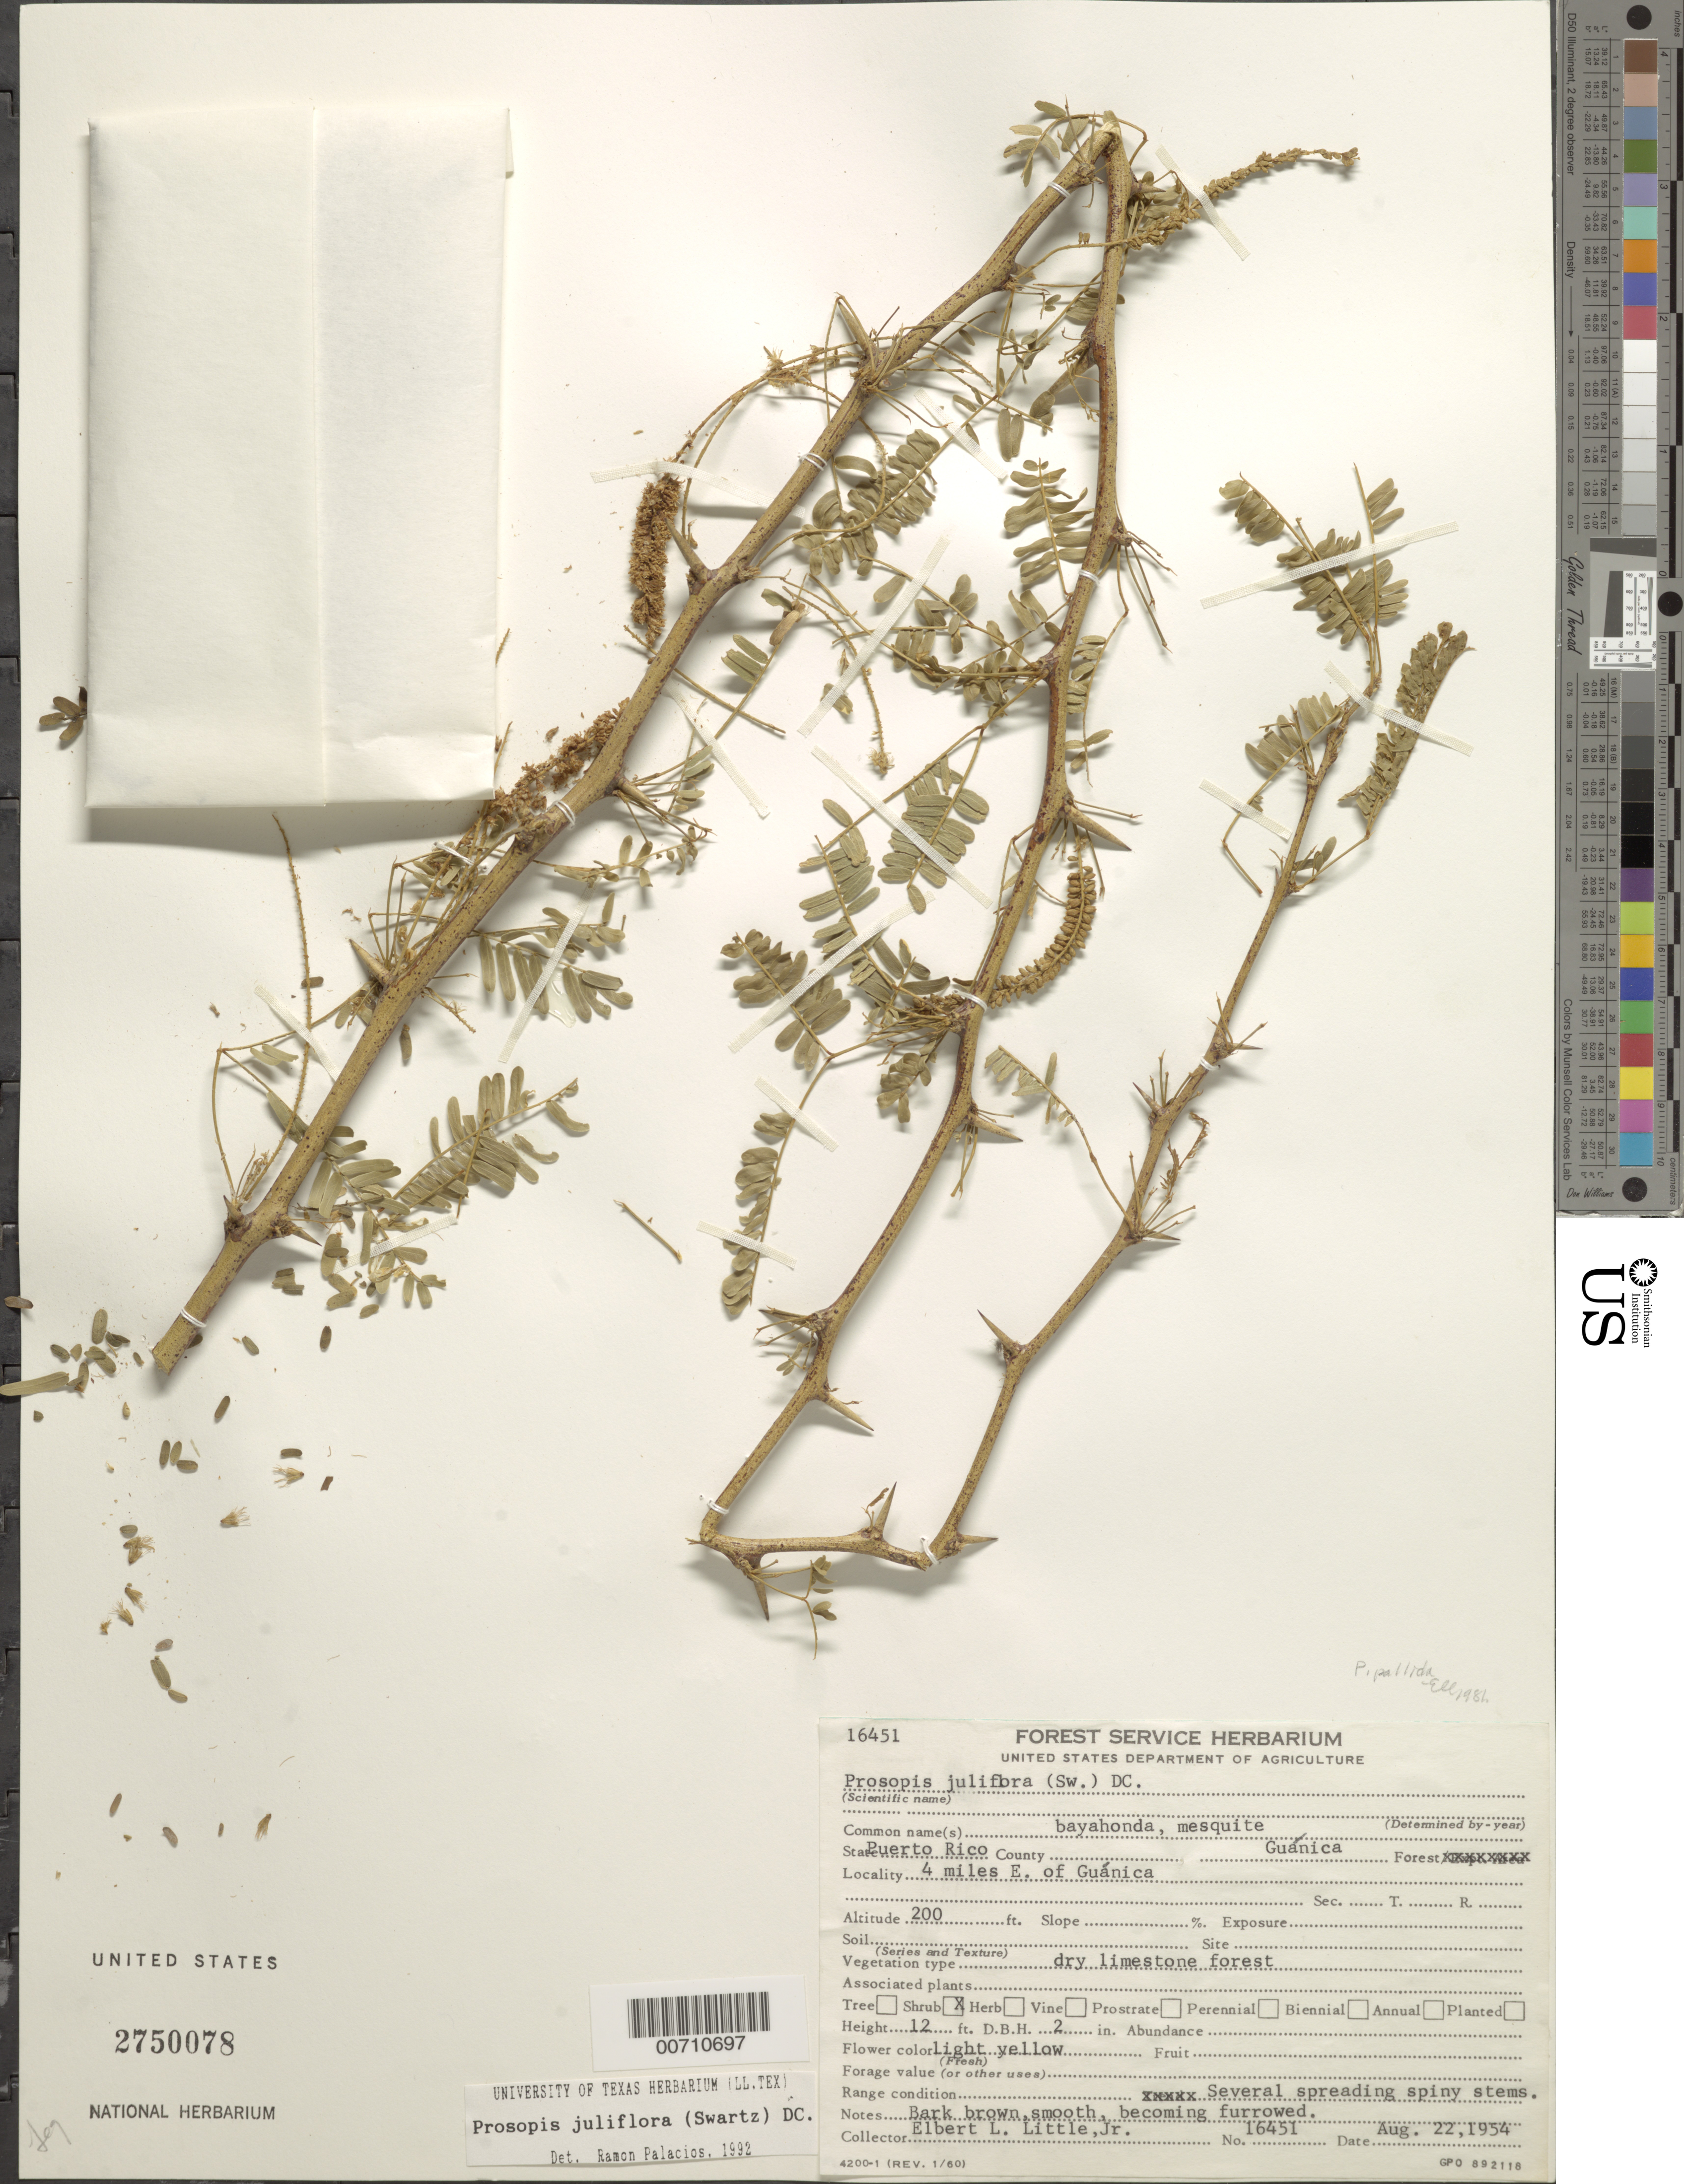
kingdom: Plantae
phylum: Tracheophyta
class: Magnoliopsida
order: Fabales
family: Fabaceae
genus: Neltuma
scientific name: Neltuma juliflora var. juliflora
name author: (Sw.) Raf.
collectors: E. L. Little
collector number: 16451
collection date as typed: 22 Aug 1954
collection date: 1954-08-22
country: Puerto Rico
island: Greater Antilles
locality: Guanica, 4 mi E of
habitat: Dry limestone forest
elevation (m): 61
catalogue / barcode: US 2750078